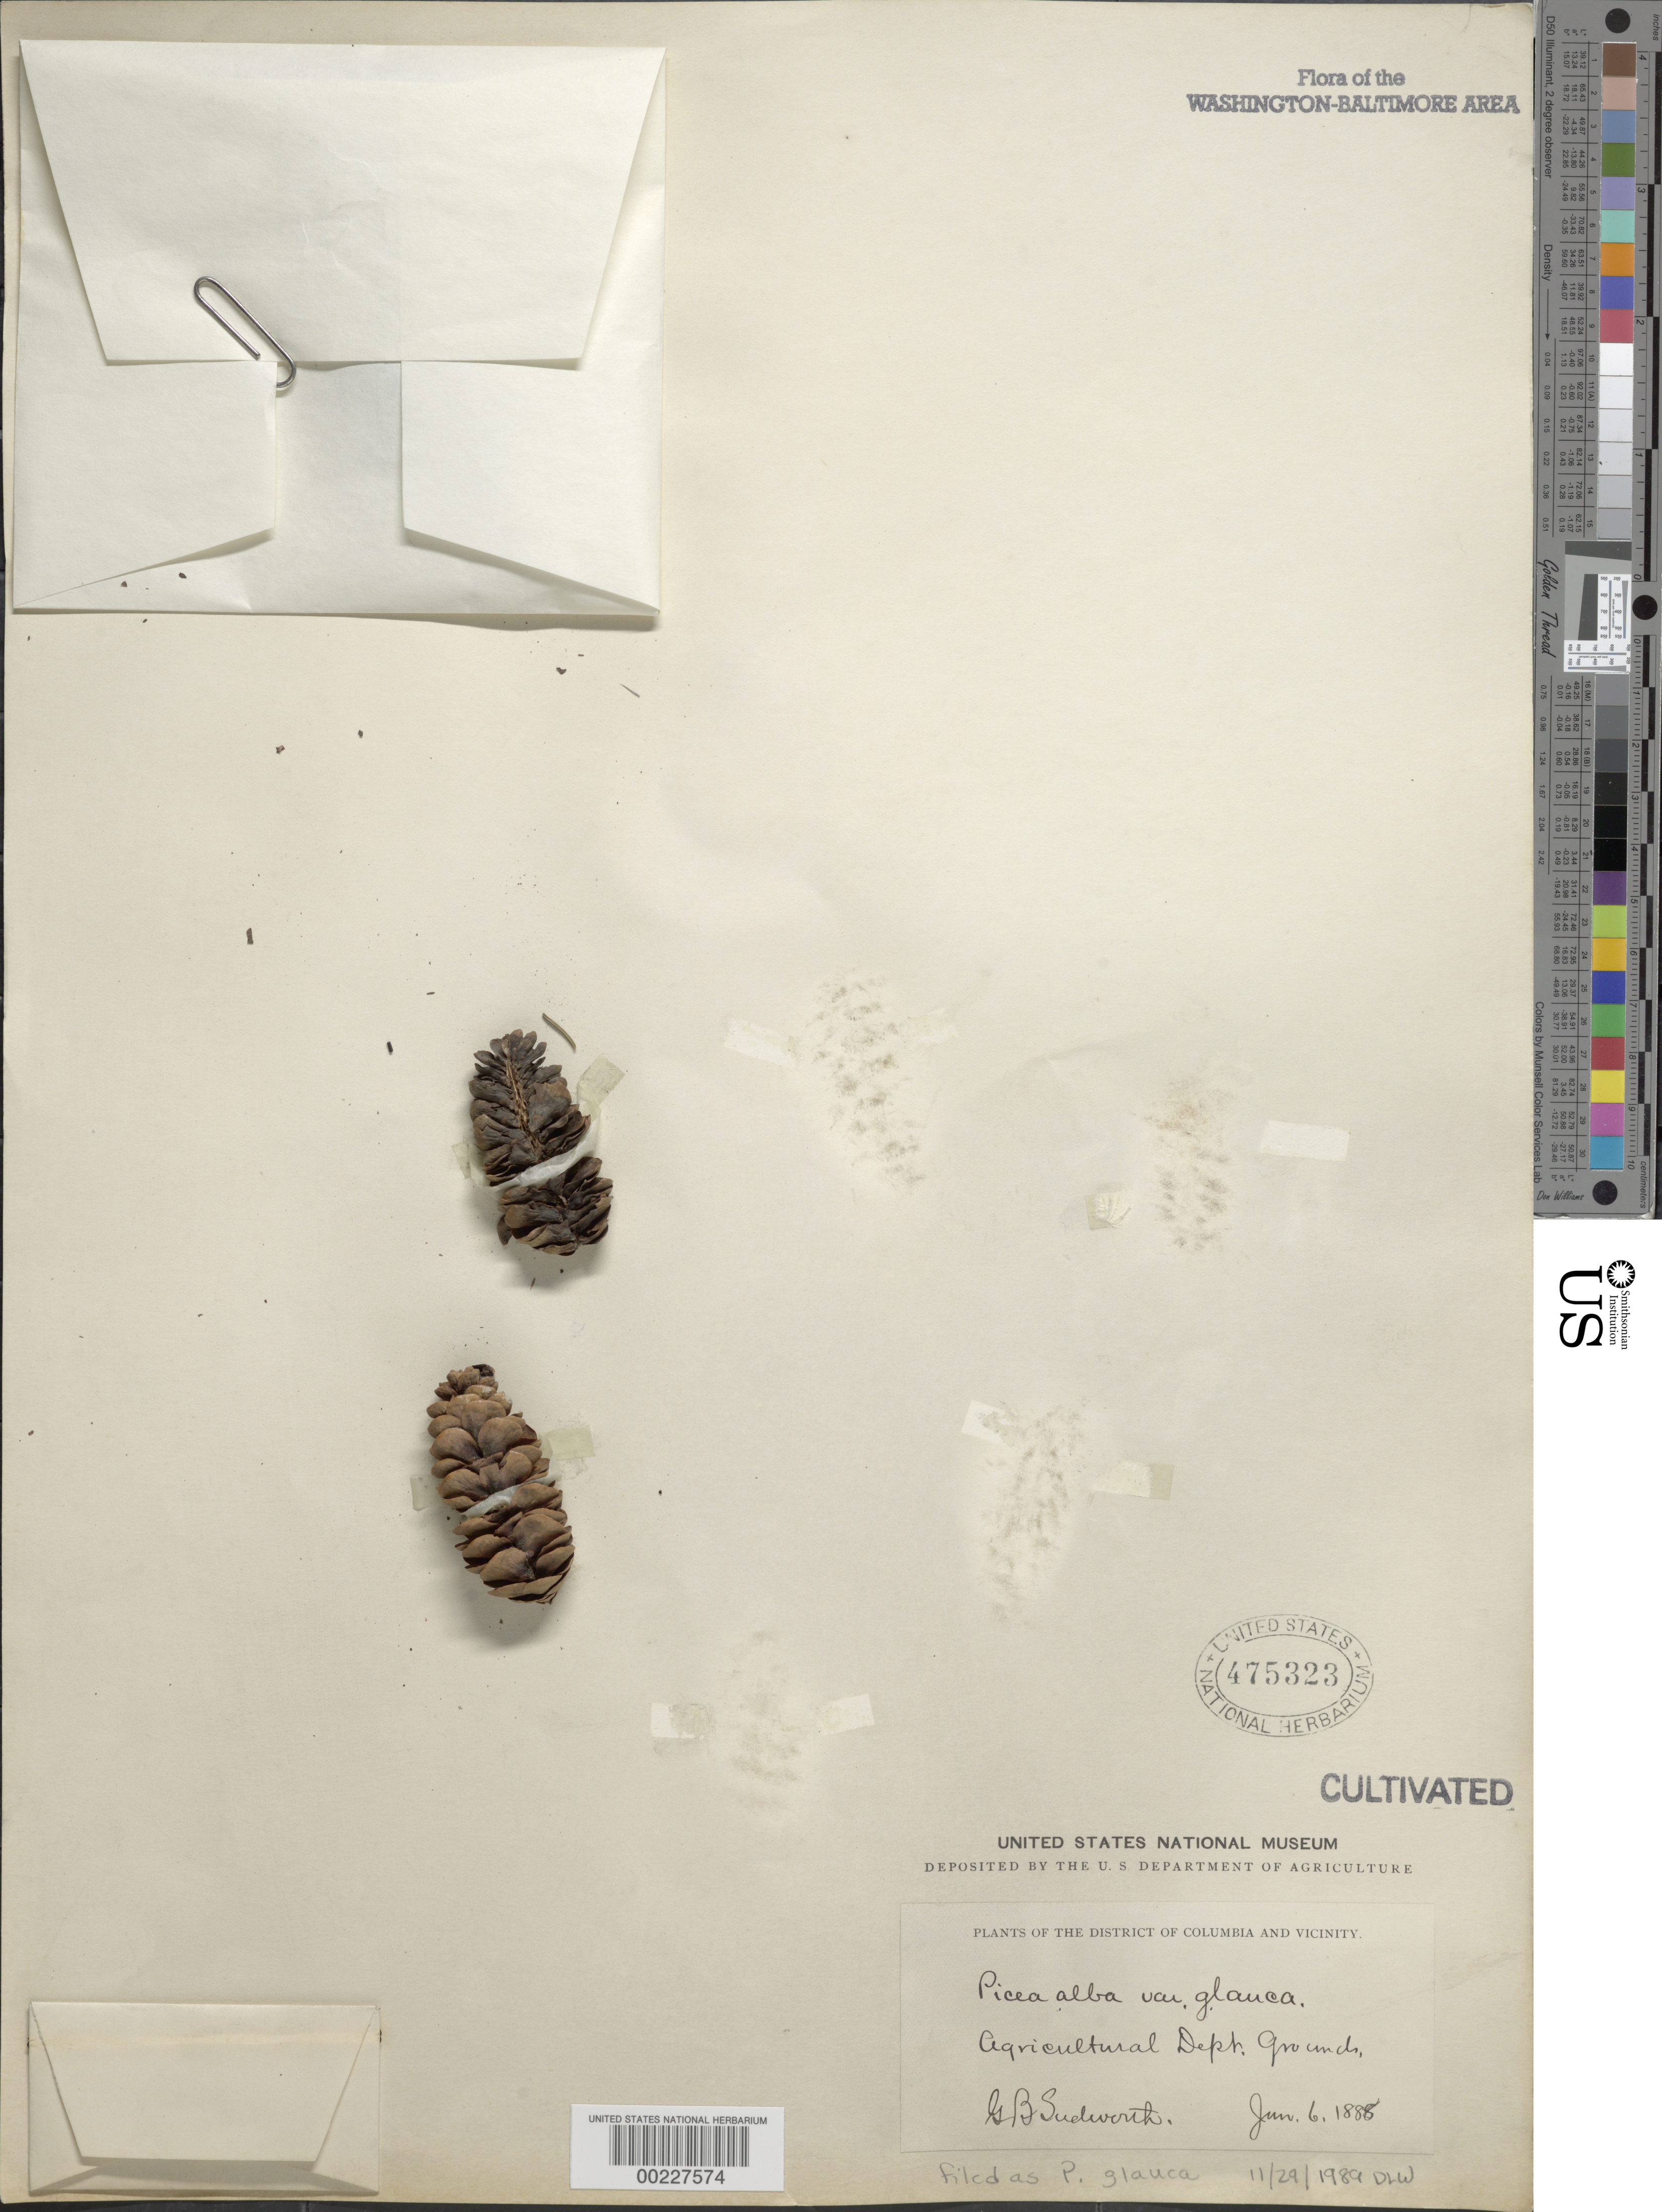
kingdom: Plantae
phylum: Tracheophyta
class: Pinopsida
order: Pinales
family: Pinaceae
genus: Picea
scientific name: Picea glauca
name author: (Moench) Voss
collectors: G. B. Sudworth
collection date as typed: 06 Jun 1888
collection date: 1888-06-06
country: United States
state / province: District of Columbia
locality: Agricultural grounds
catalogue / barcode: US 475323